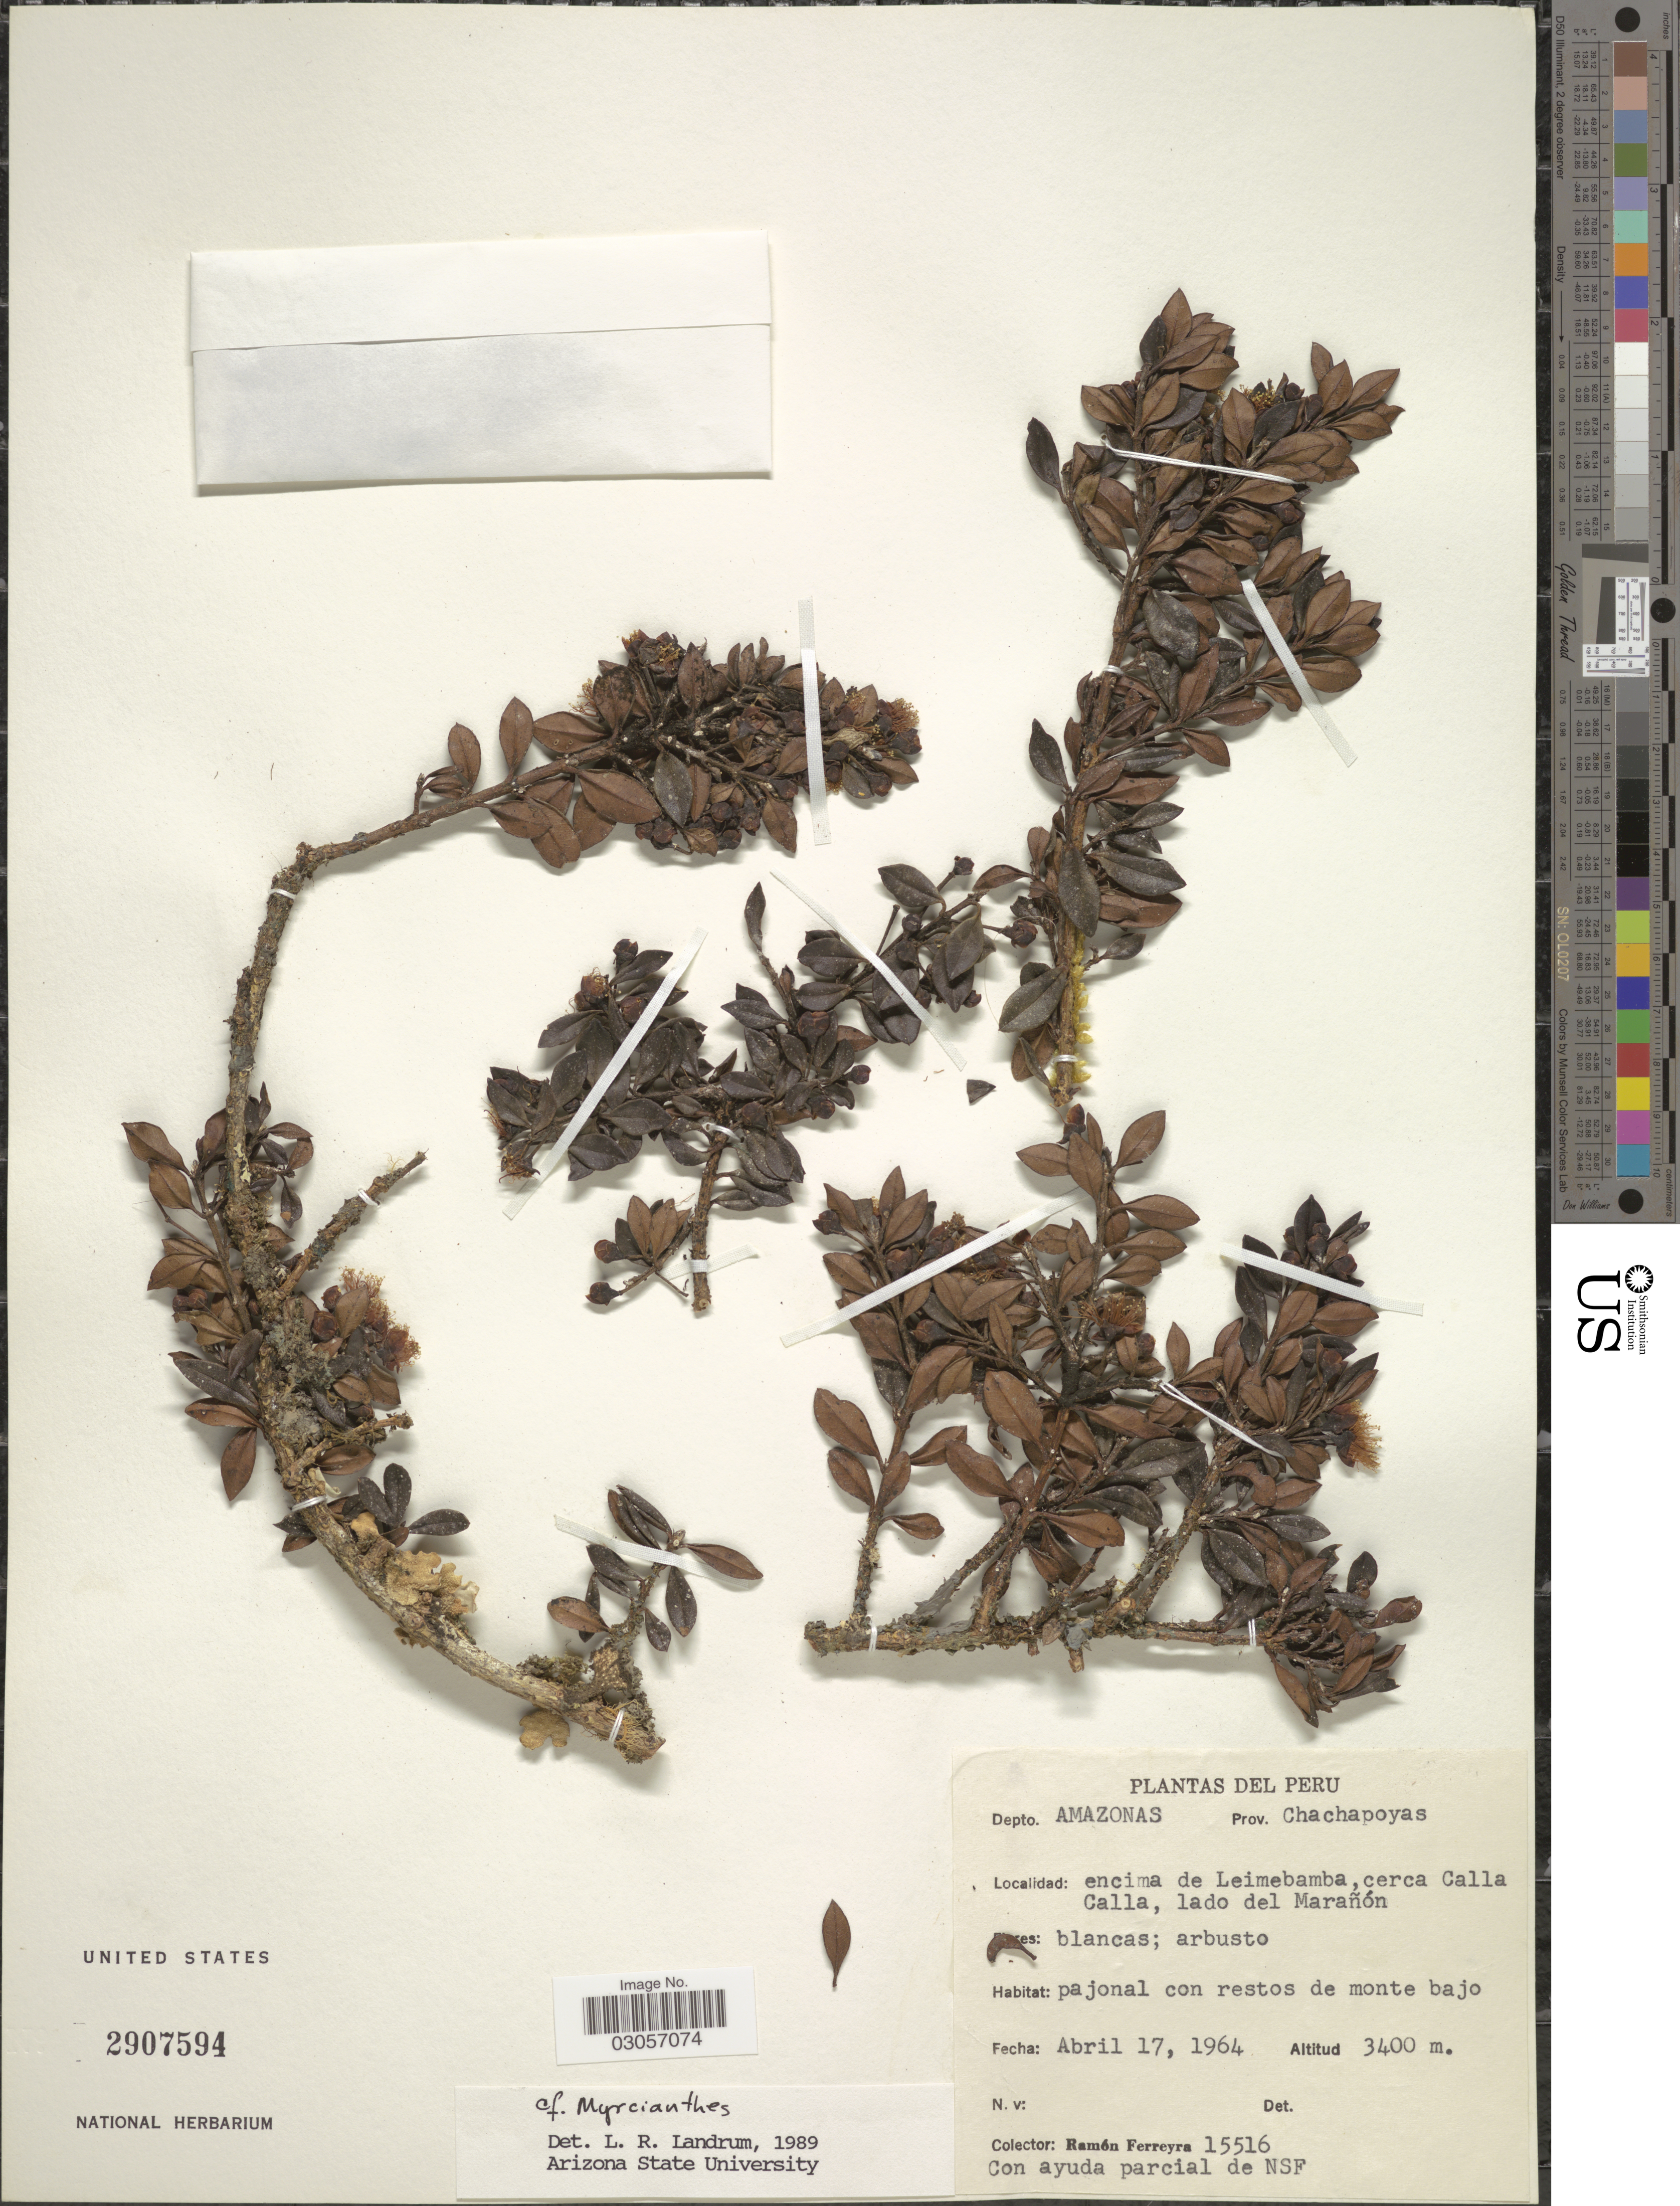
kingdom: Plantae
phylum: Tracheophyta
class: Magnoliopsida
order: Myrtales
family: Myrtaceae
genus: Myrcianthes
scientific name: Myrcianthes sp.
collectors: R. A. Ferreyra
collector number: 15516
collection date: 1964-04-17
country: Peru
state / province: Amazonas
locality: Depto. Amazonas, Prov. Chachapoyas, encima de Leimebamba, cerca Calla Calla, lado del Marañon.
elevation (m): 3400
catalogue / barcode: US 2907594